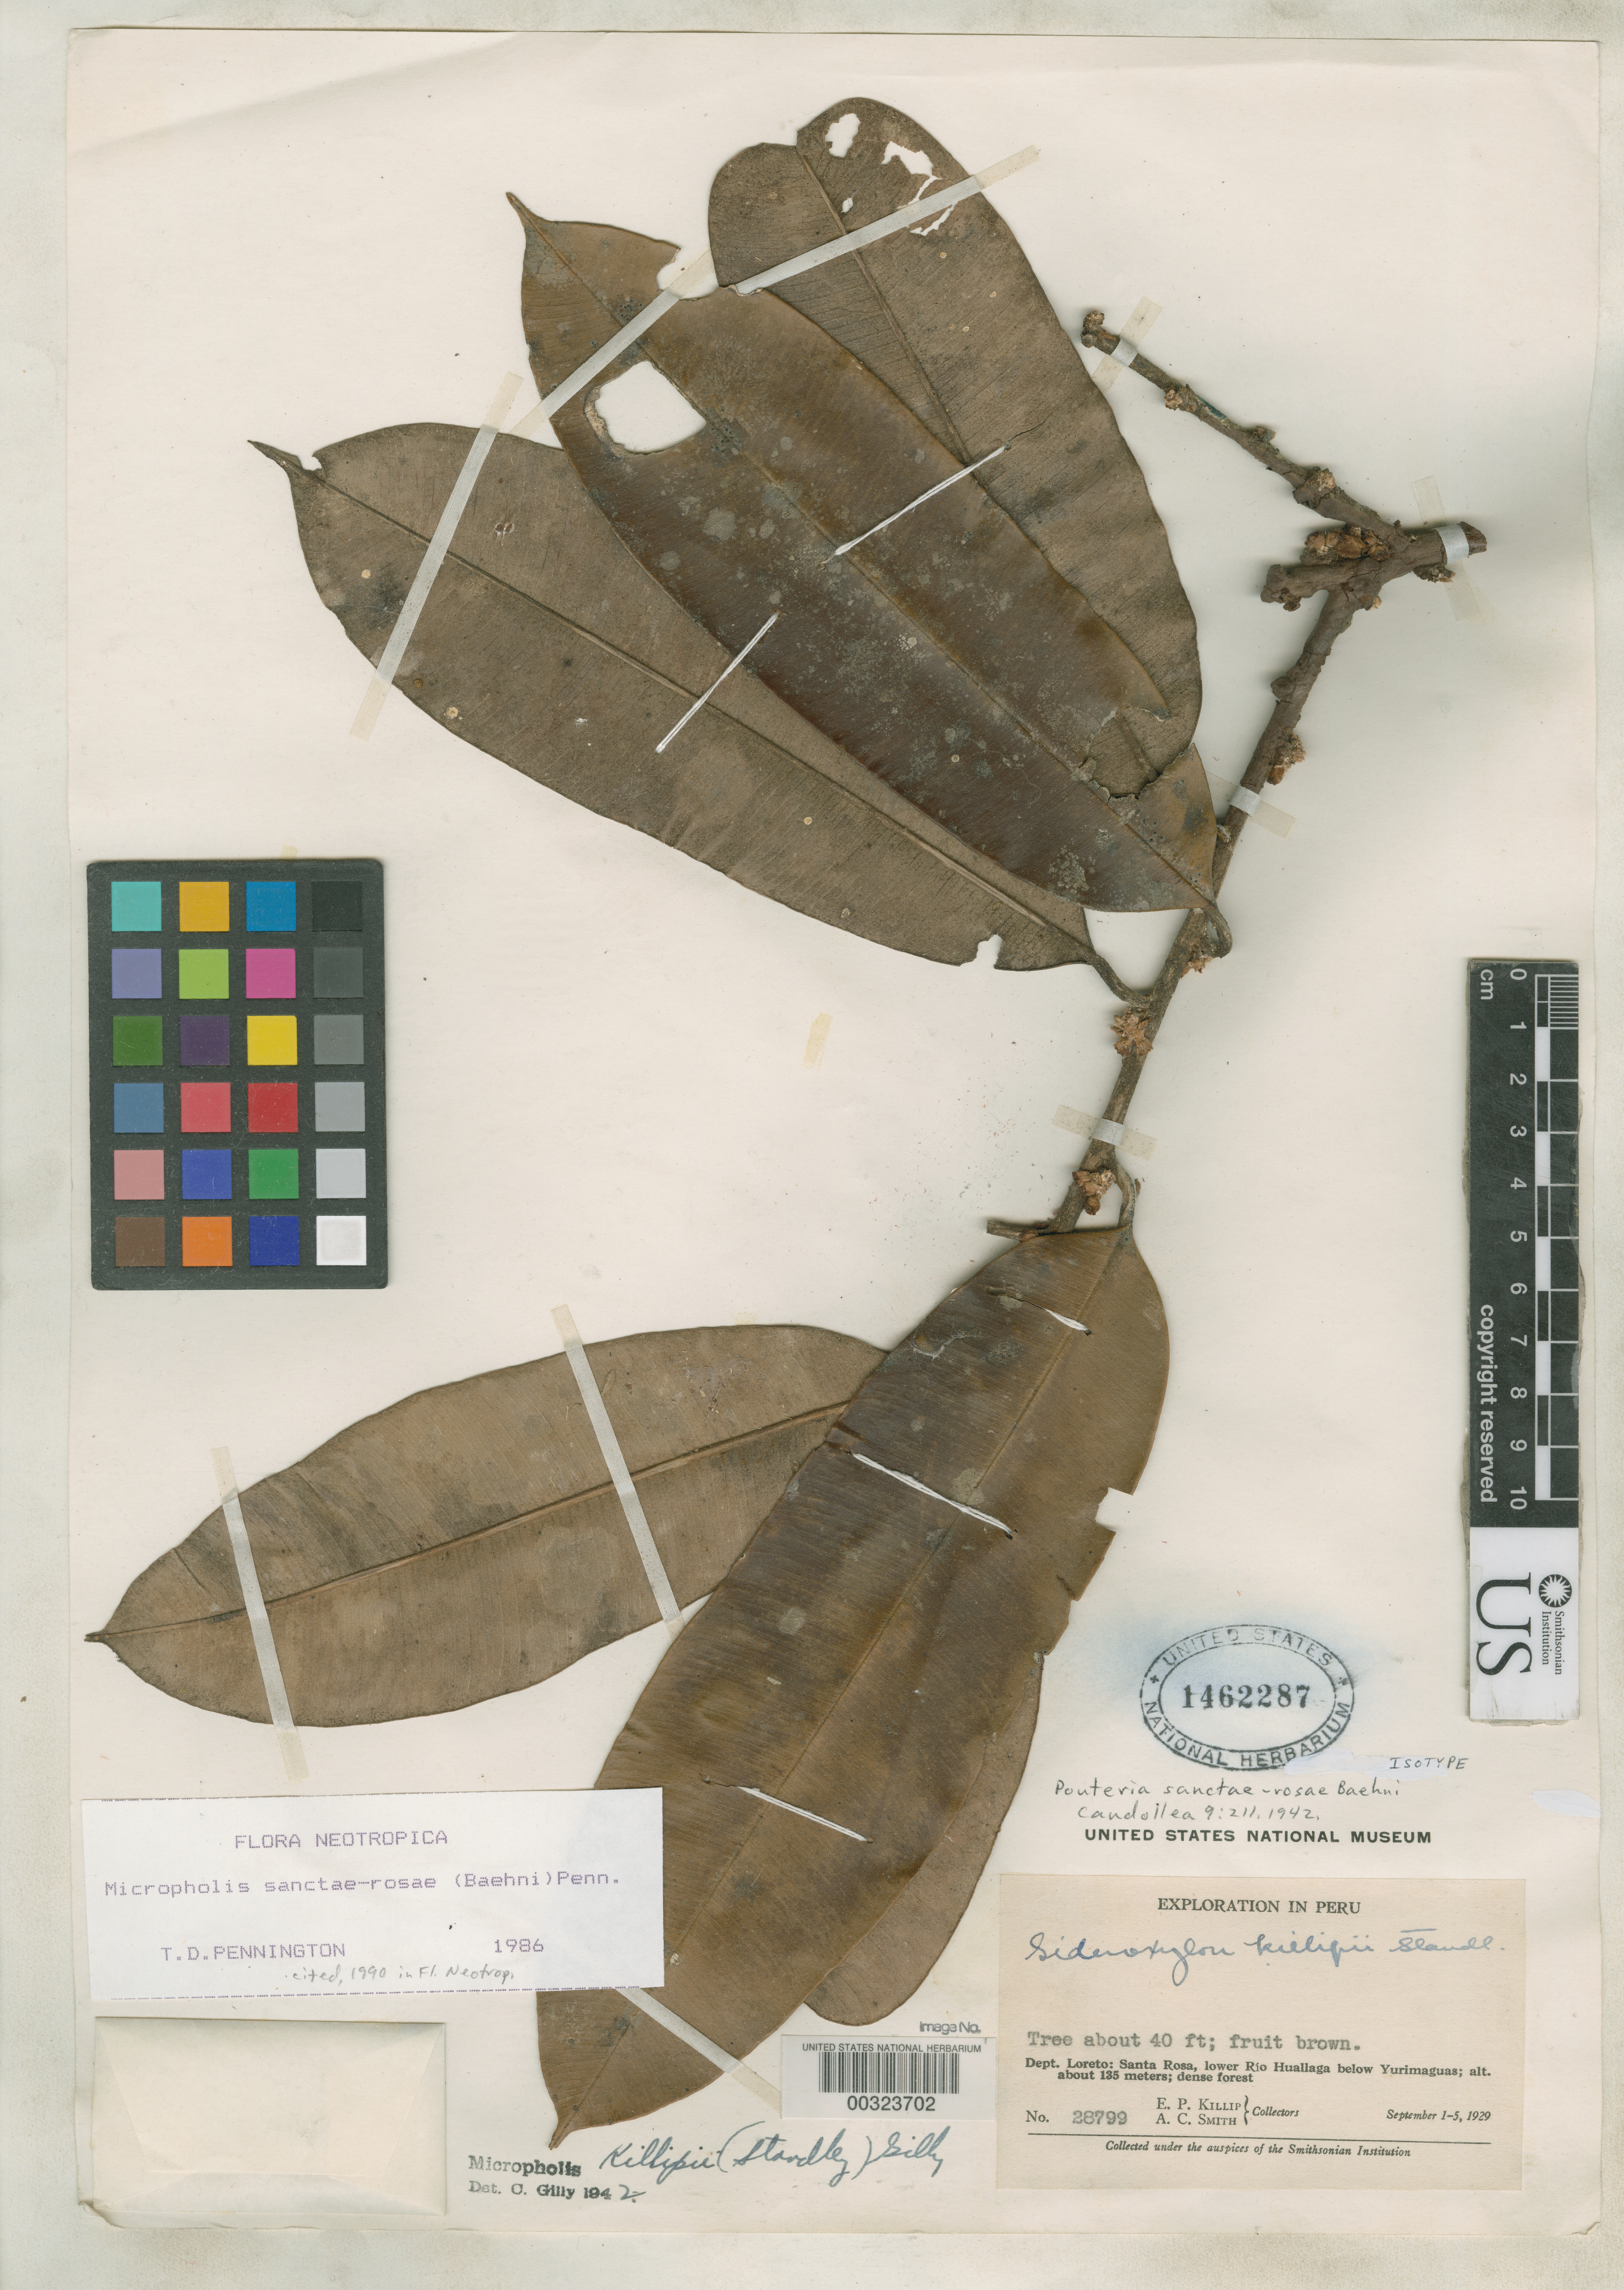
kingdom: Plantae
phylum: Tracheophyta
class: Magnoliopsida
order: Ericales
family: Sapotaceae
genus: Pouteria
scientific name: Pouteria sanctae-rosae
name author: Baehni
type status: Isotype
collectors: E. P. Killip & A. C. Smith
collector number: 28799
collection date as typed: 01 Sep 1929 to 05 Sep 1929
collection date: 1929-09-01/1929-09-05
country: Peru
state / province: Loreto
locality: Santa Rosa, lower Rio Huallaga, below Yurimaguas.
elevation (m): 135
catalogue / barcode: US 1462287